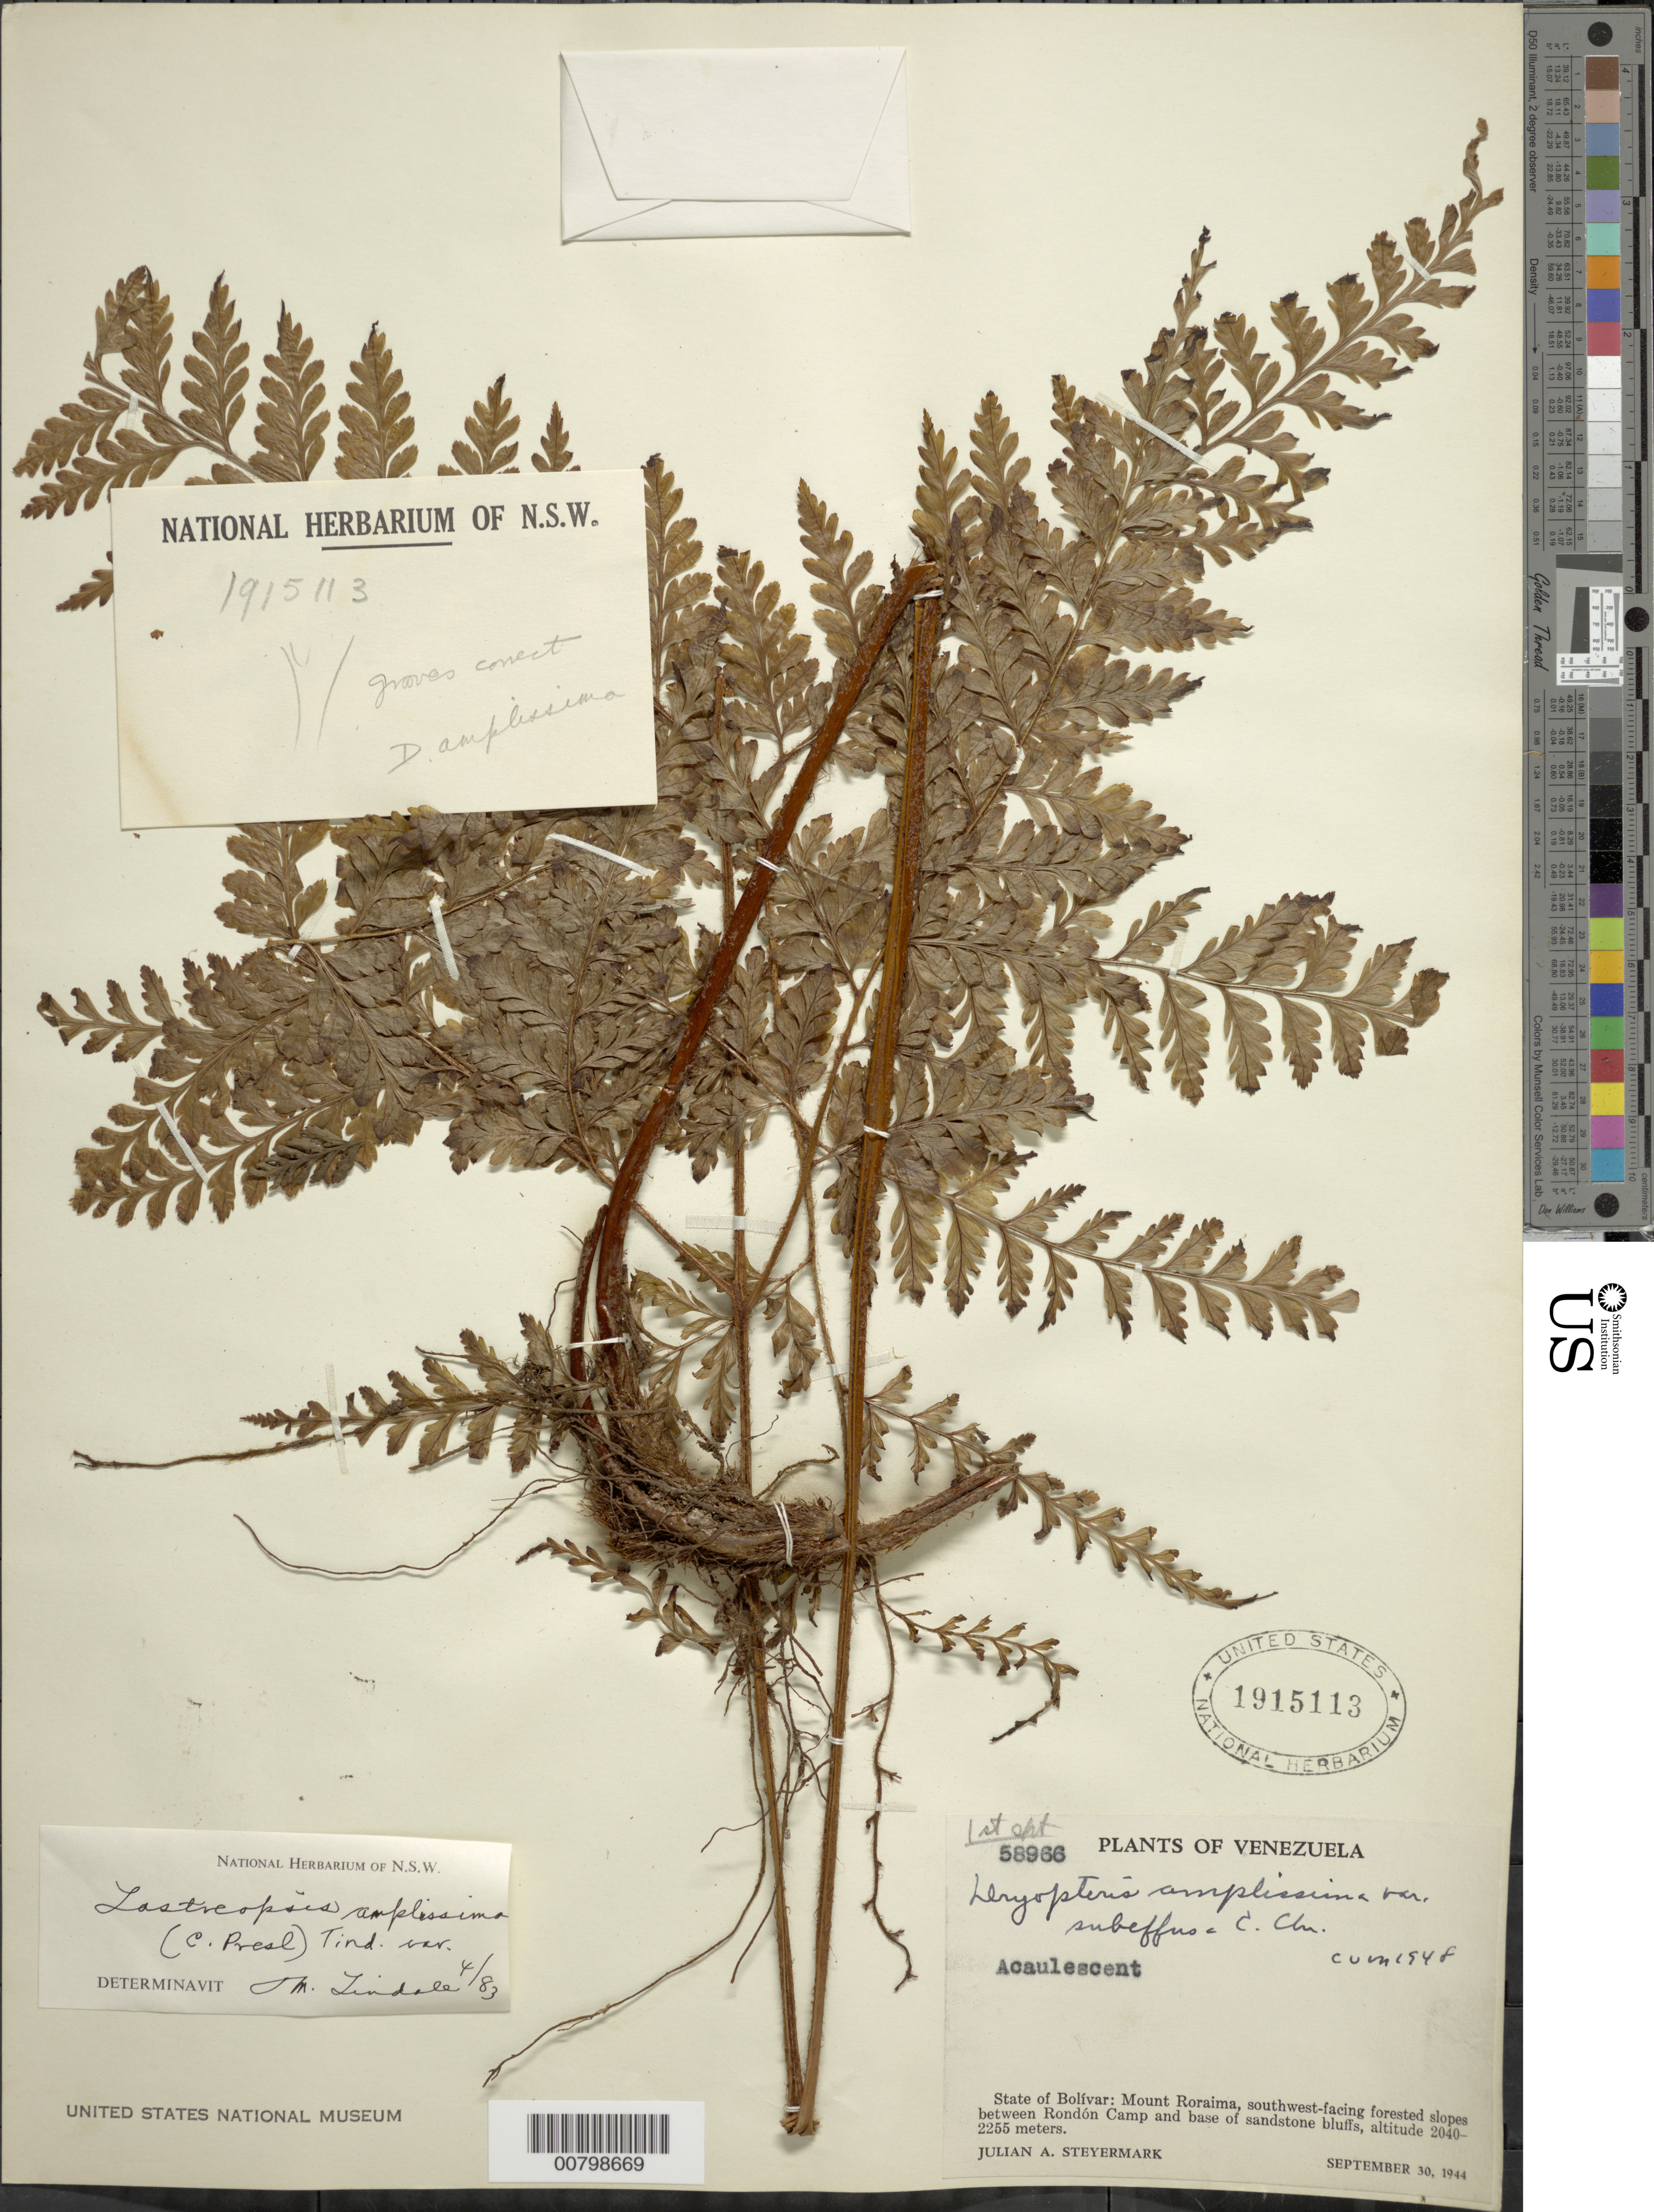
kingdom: Plantae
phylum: Tracheophyta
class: Polypodiopsida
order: Polypodiales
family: Dryopteridaceae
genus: Lastreopsis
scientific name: Lastreopsis amplissima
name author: (C. Presl) Tindale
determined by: Tindale, B.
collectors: J. Steyermark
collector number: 58966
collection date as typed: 30-Sep-44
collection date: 1944-09-30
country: Venezuela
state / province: Bolívar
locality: Mt. Roraima, Rondón Camp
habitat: SW-facing forested slopes between camp and base of sandstone bluffs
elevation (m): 2040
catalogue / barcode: US 1915113